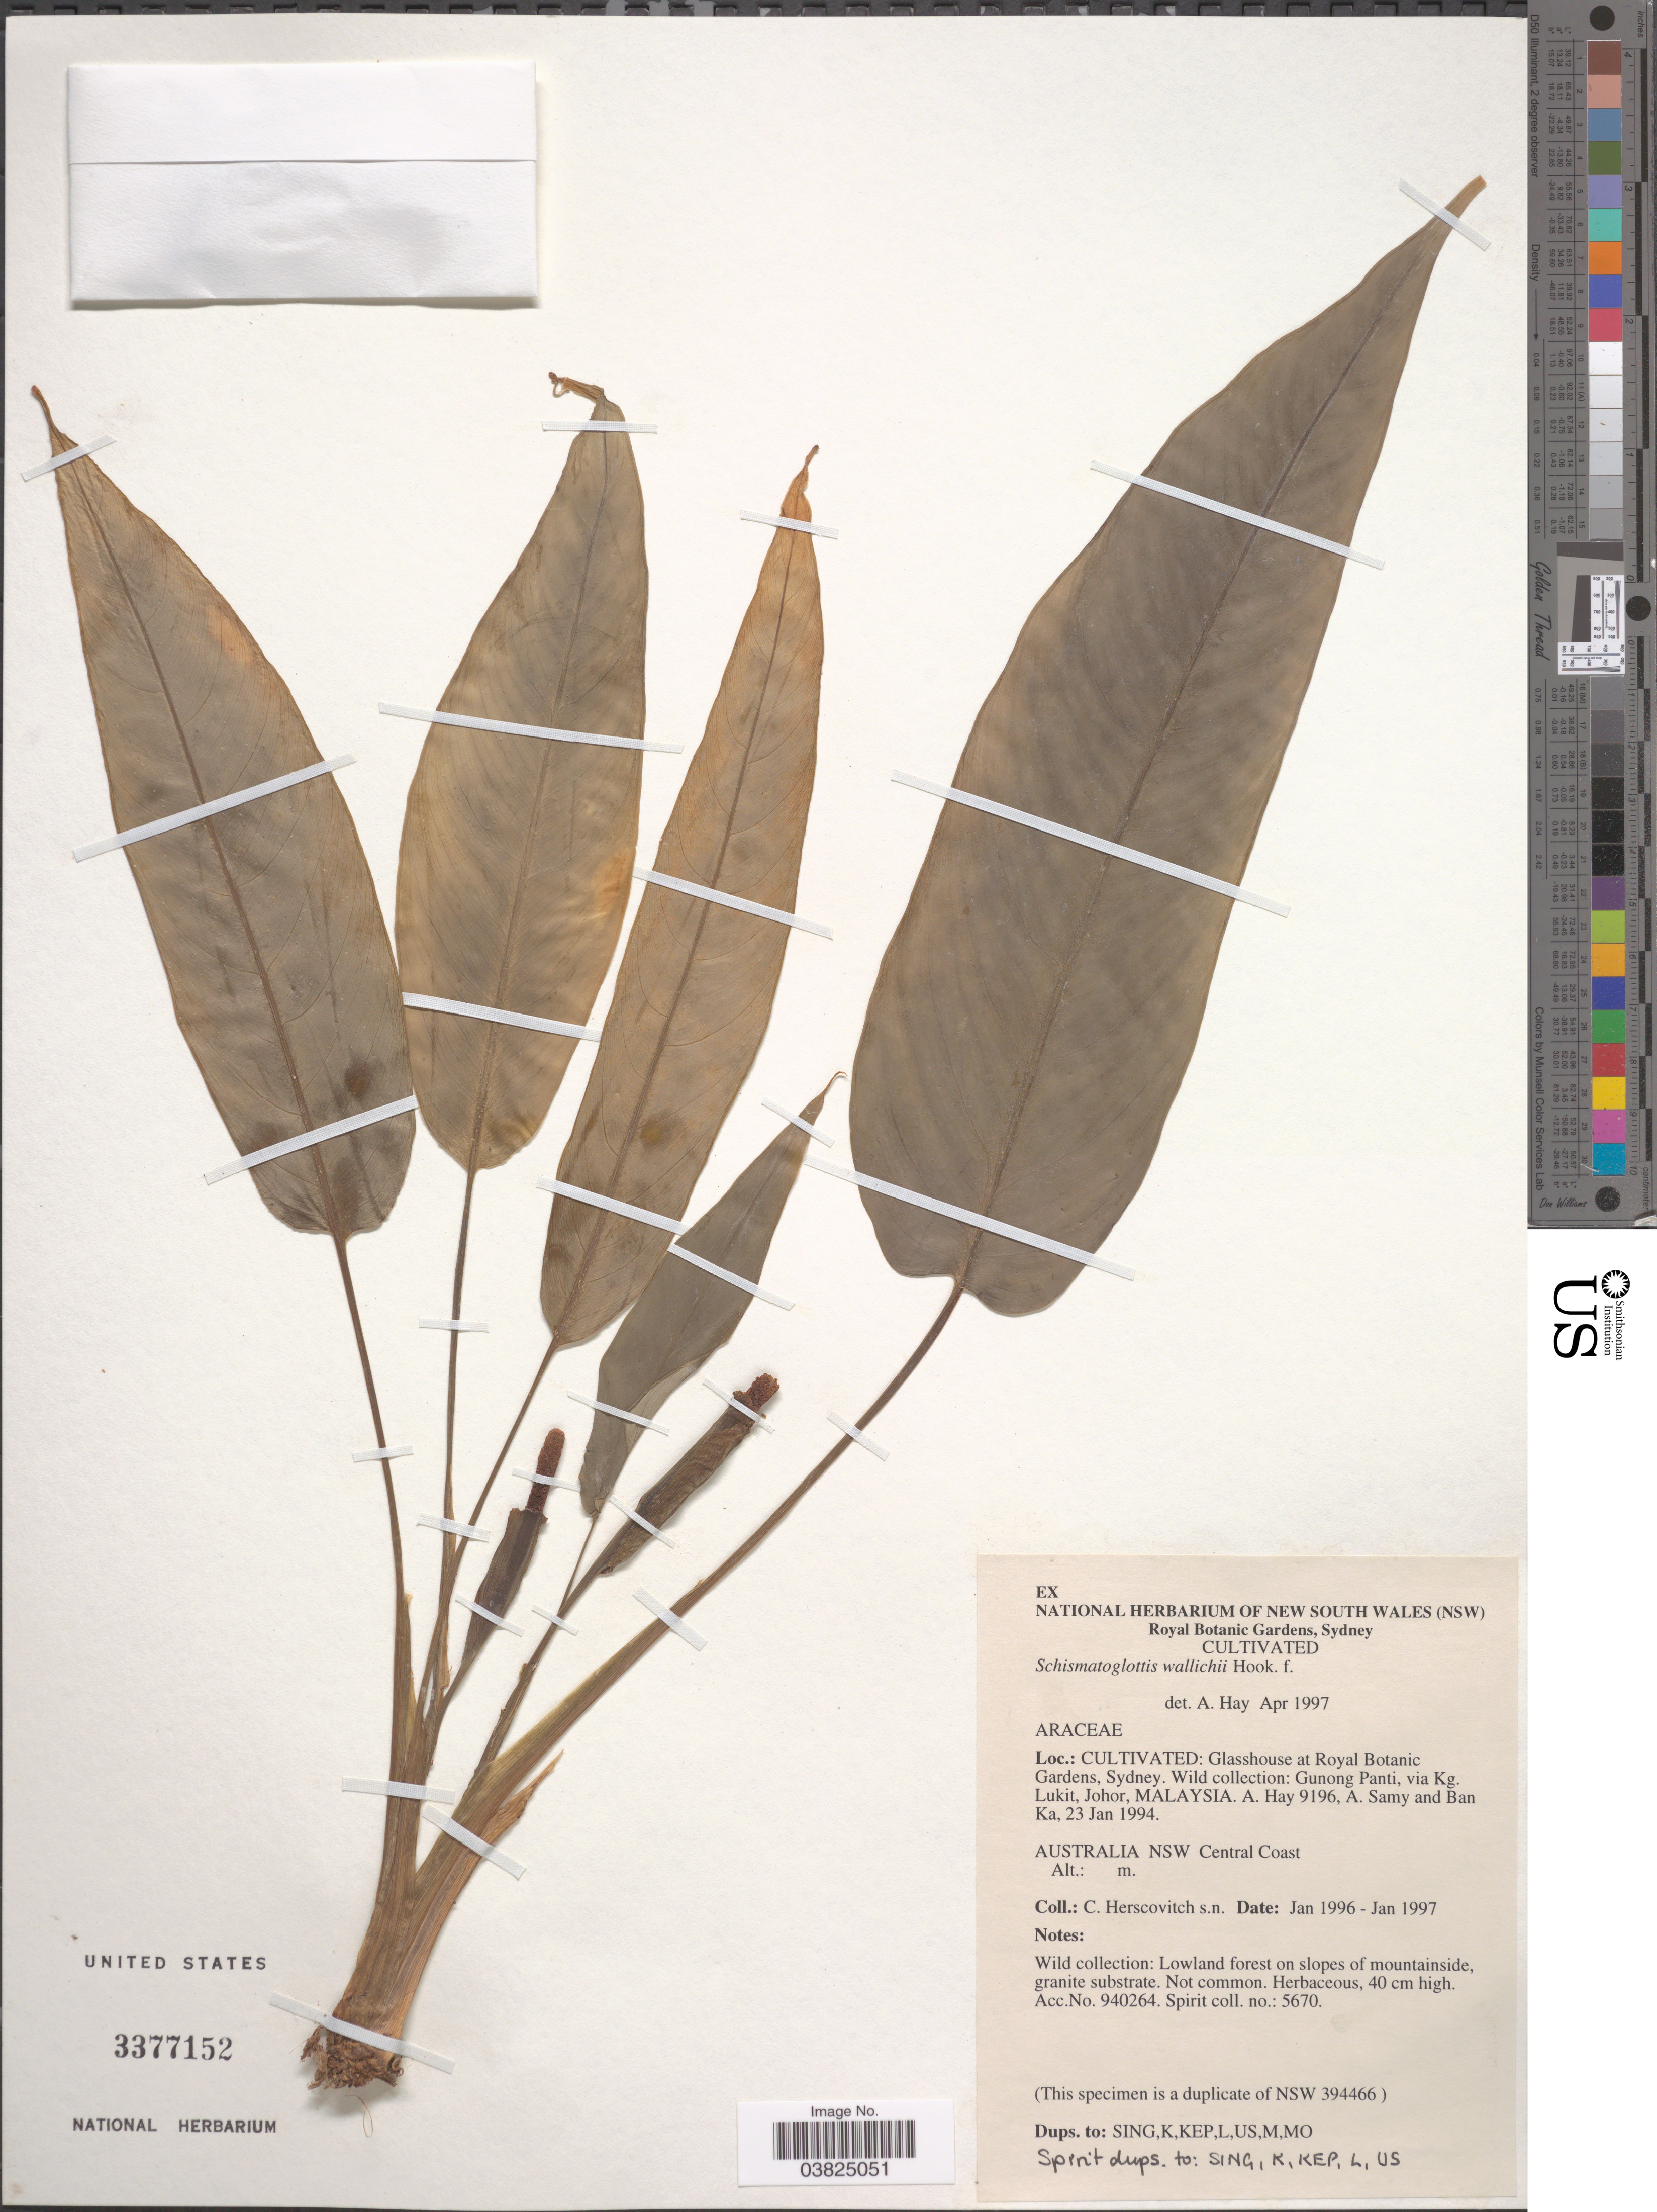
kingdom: Plantae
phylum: Tracheophyta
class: Liliopsida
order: Alismatales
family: Araceae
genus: Schismatoglottis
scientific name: Schismatoglottis wallichii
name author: Hook. f.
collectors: C. Herscovitch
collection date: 1996-01/1997-01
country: Australia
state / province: New South Wales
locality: Glasshouse at Royal Botanic Gardens, Sydney. Central Coast.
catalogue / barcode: US 3377152